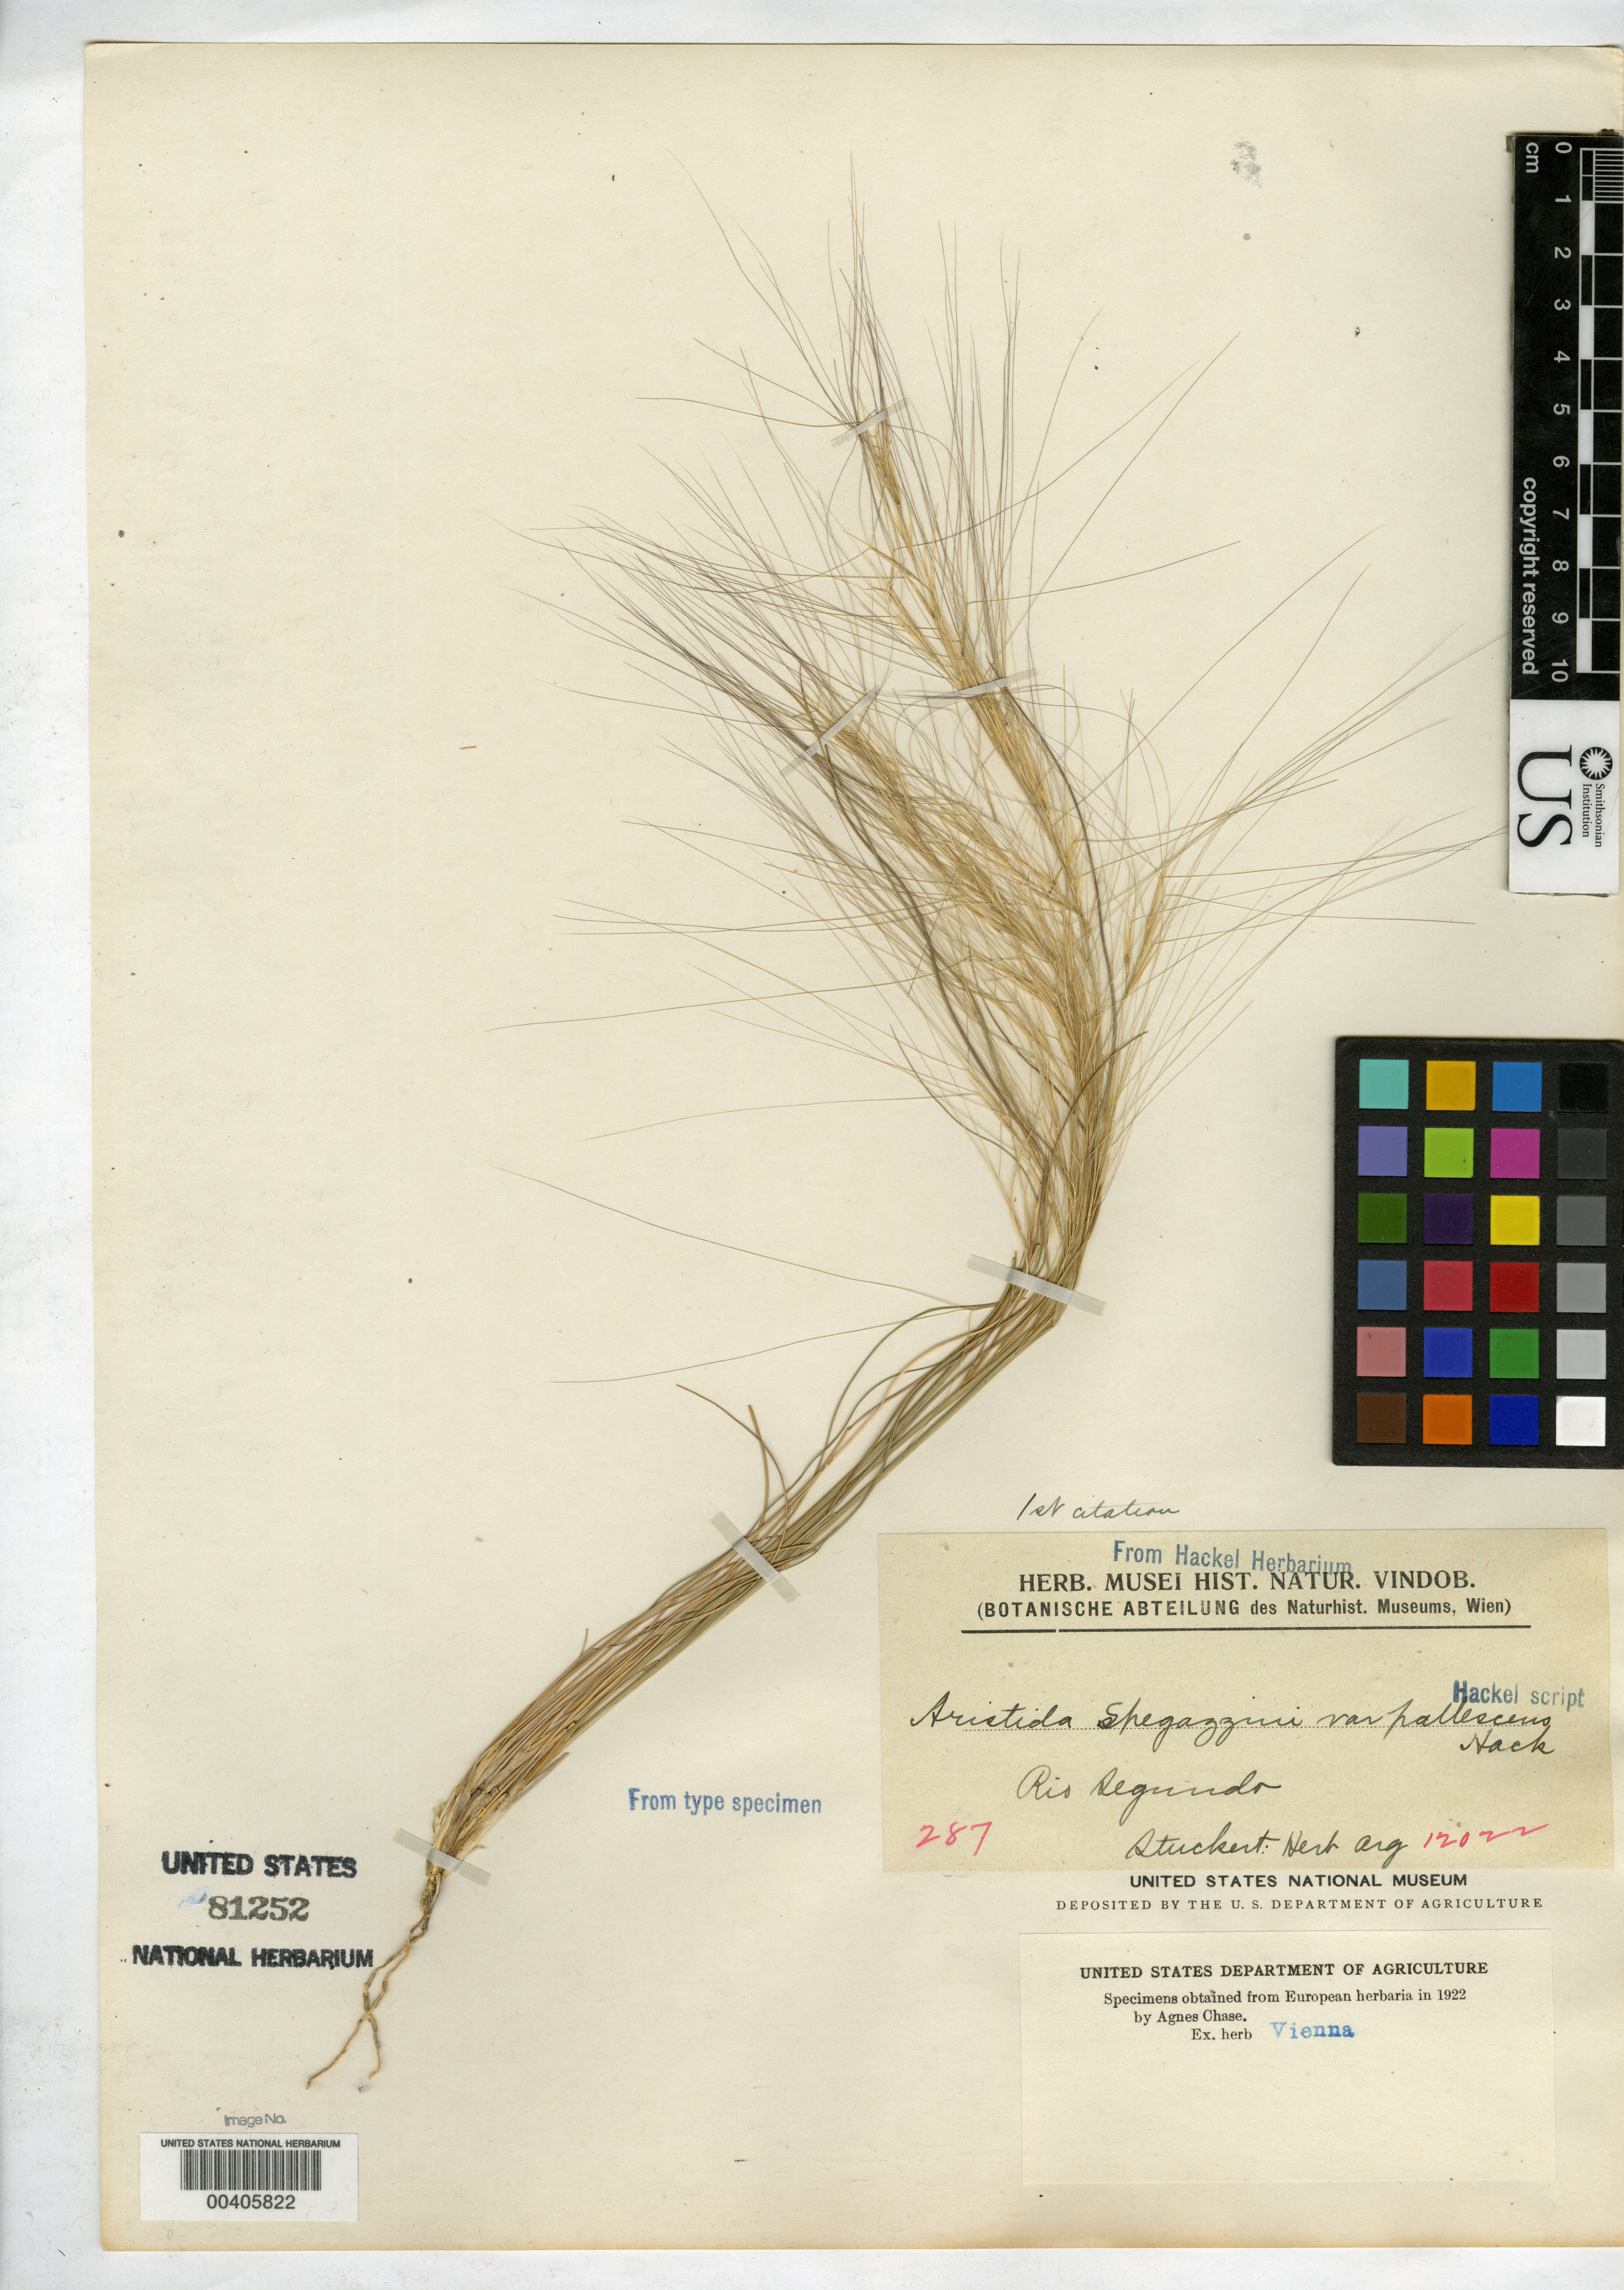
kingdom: Plantae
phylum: Tracheophyta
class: Liliopsida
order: Poales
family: Poaceae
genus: Aristida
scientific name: Aristida spegazzinii var. pallescens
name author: Hack. ex Stuck.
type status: Type Fragment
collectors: T. Stuckert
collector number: Herb. Arg. 12022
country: Argentina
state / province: Córdoba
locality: Rio Segundo.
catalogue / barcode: US 81252